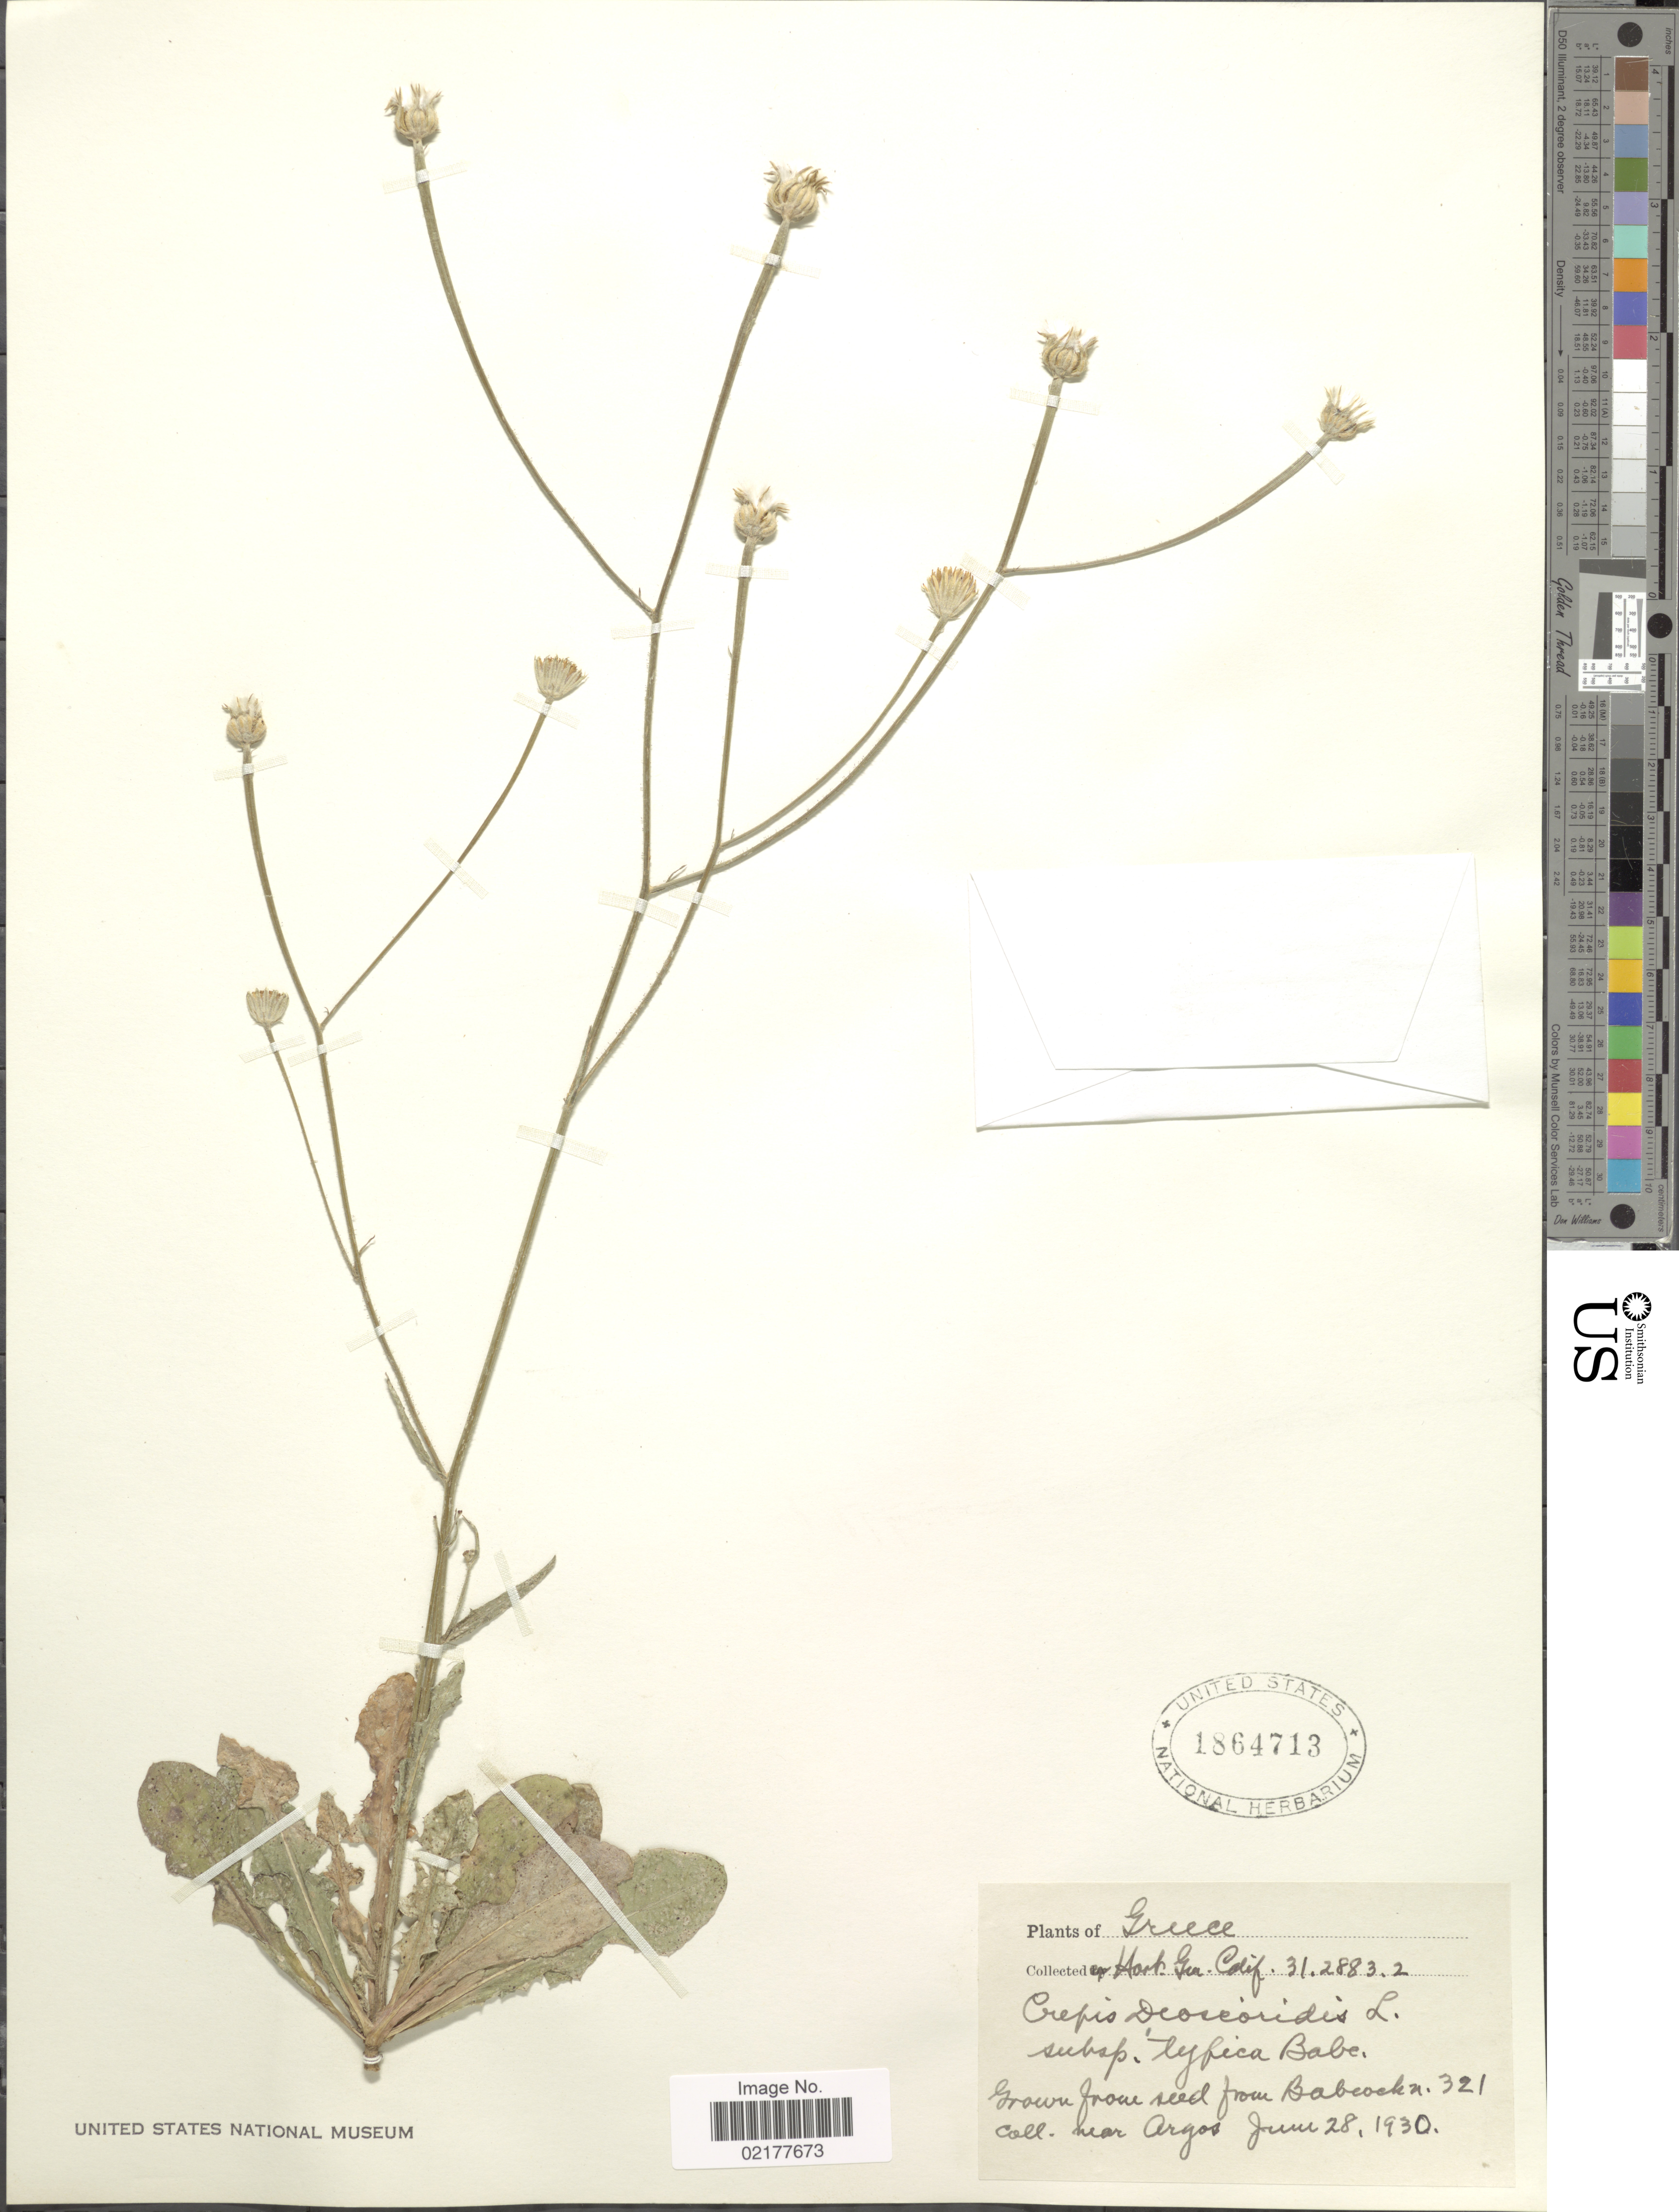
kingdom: Plantae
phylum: Tracheophyta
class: Magnoliopsida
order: Asterales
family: Asteraceae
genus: Crepis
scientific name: Crepis dioscoridis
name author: L.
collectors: Hort. Gen. Calif.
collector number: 3128832?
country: Greece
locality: Greece [unsure placement]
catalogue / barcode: US 1864713